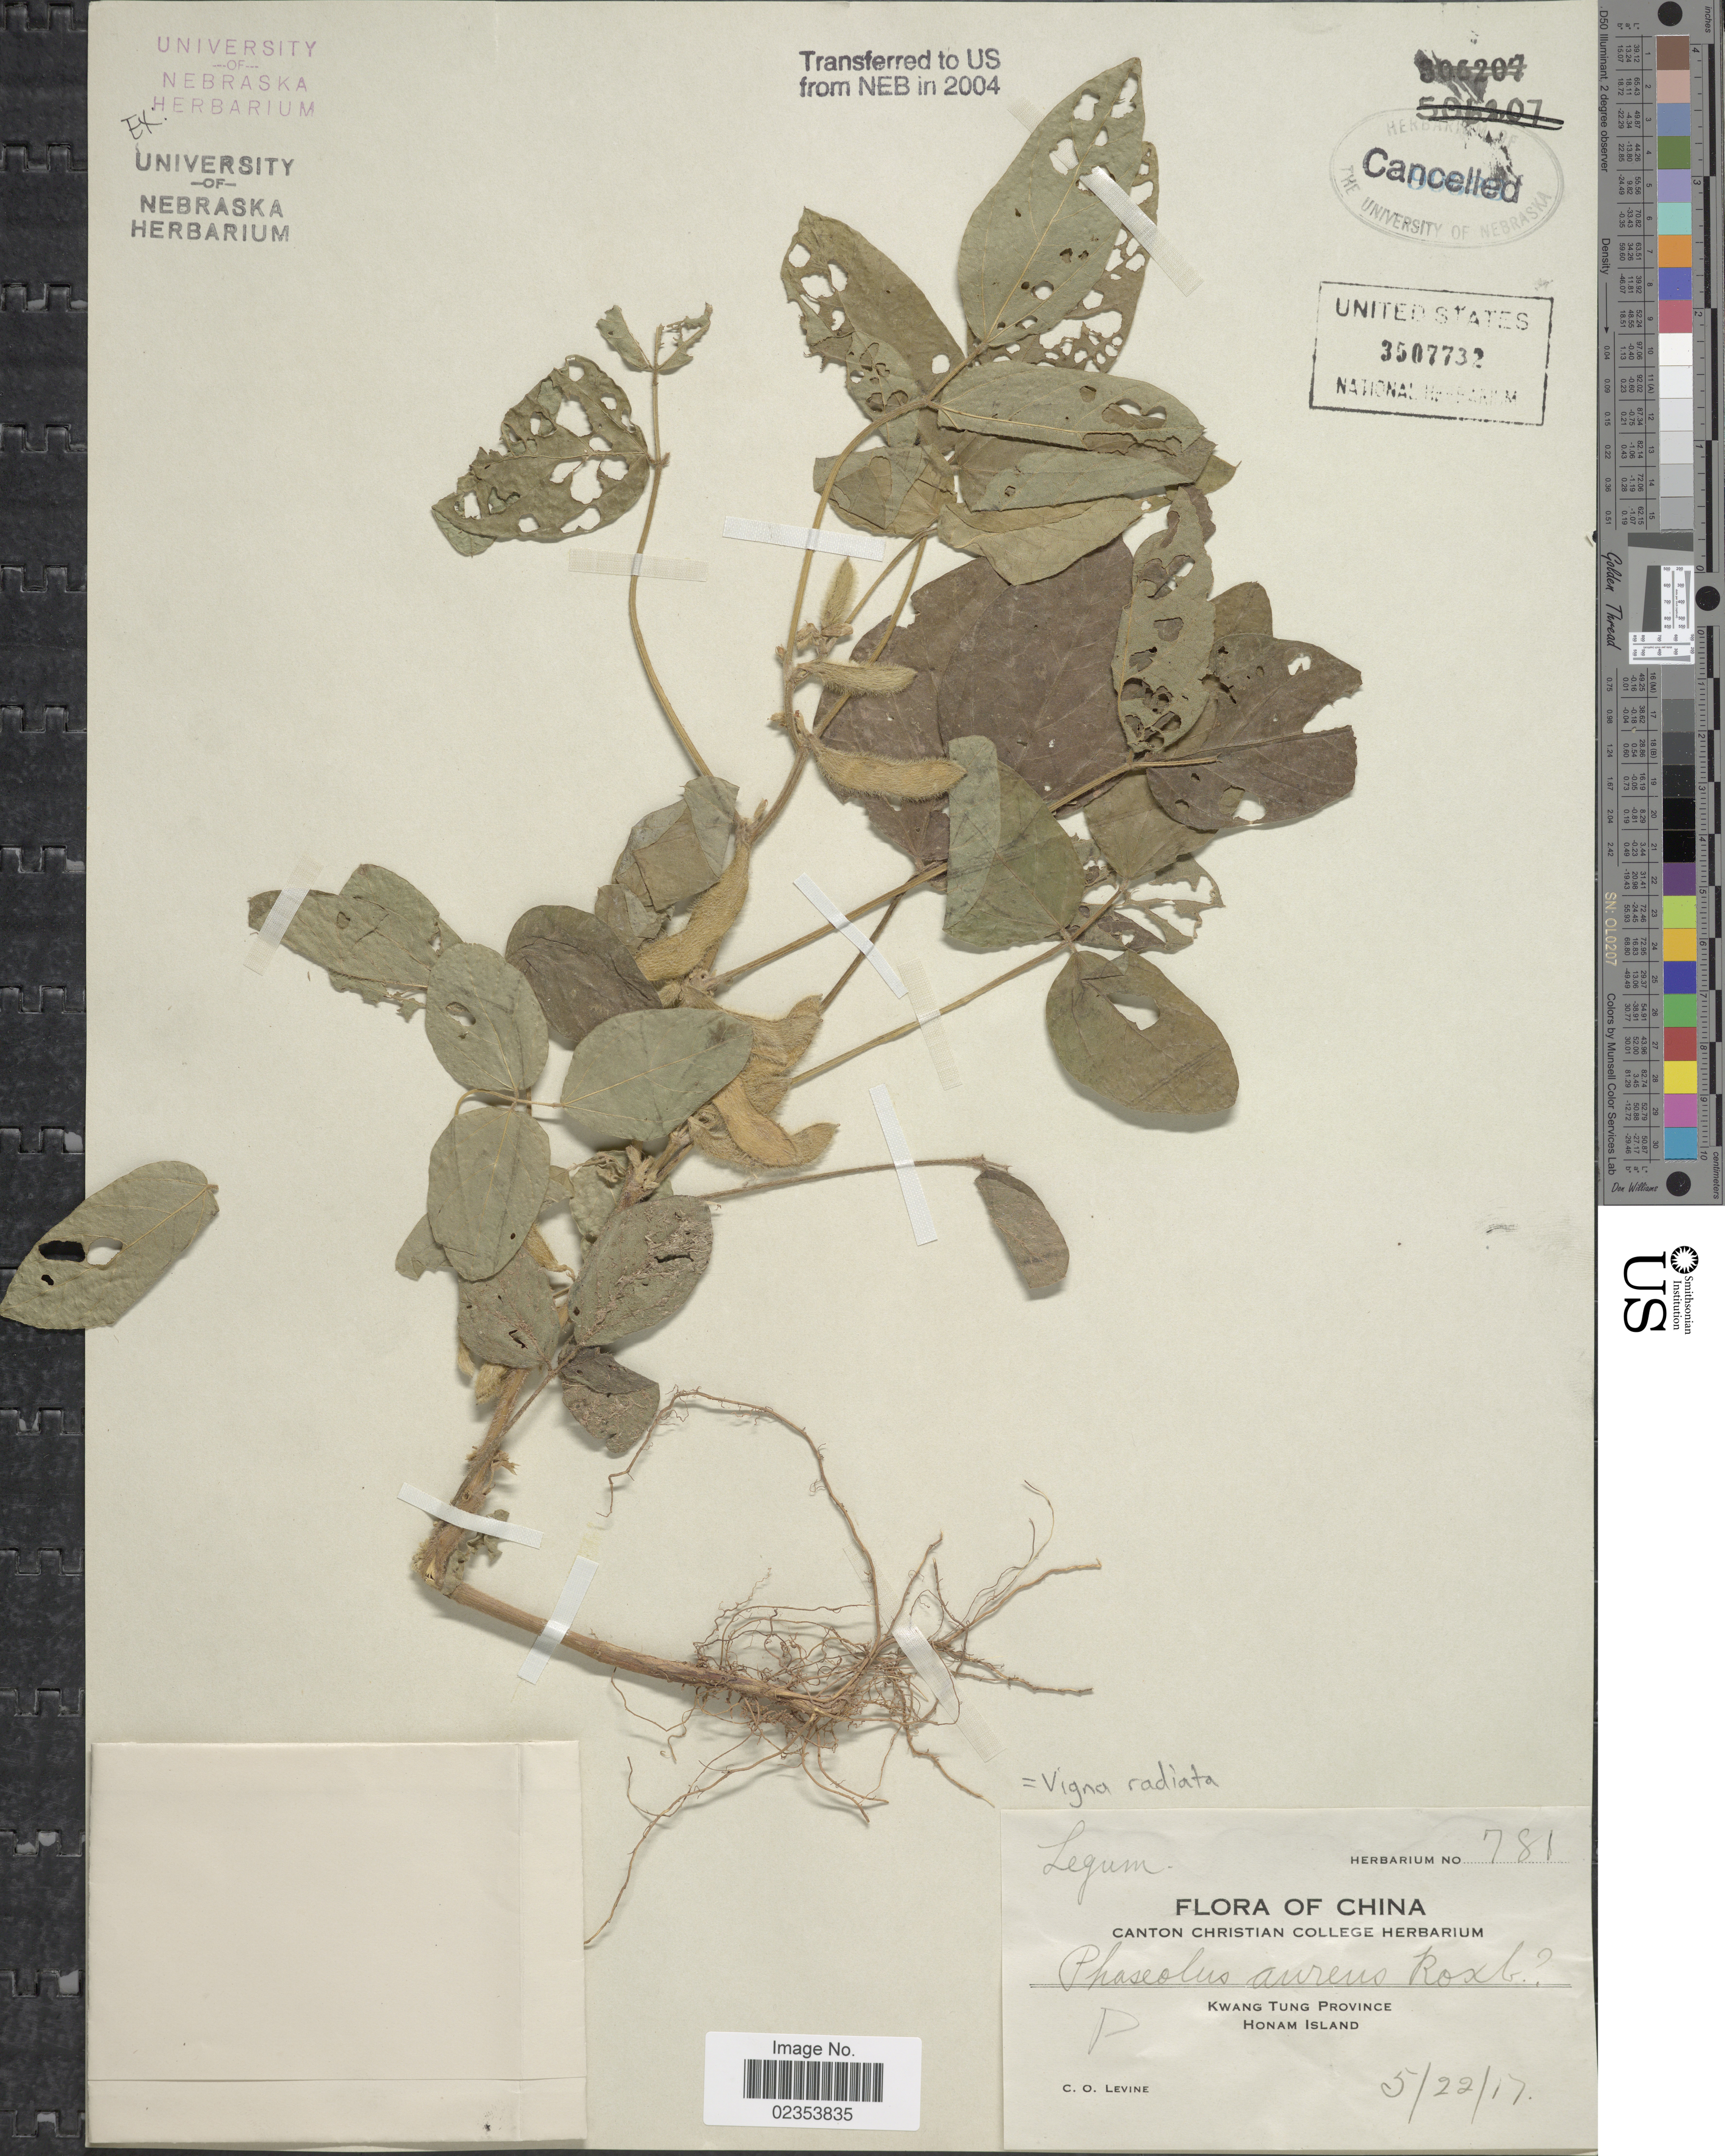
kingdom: Plantae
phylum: Tracheophyta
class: Magnoliopsida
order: Fabales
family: Fabaceae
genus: Vigna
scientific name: Vigna radiata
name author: (L.) R. Wilczek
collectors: C. O. Levine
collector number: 781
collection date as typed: Transcribed d/m/y: 22/5/17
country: China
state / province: Guangdong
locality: Kwang Tung Province. Honam Island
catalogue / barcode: US 3507732